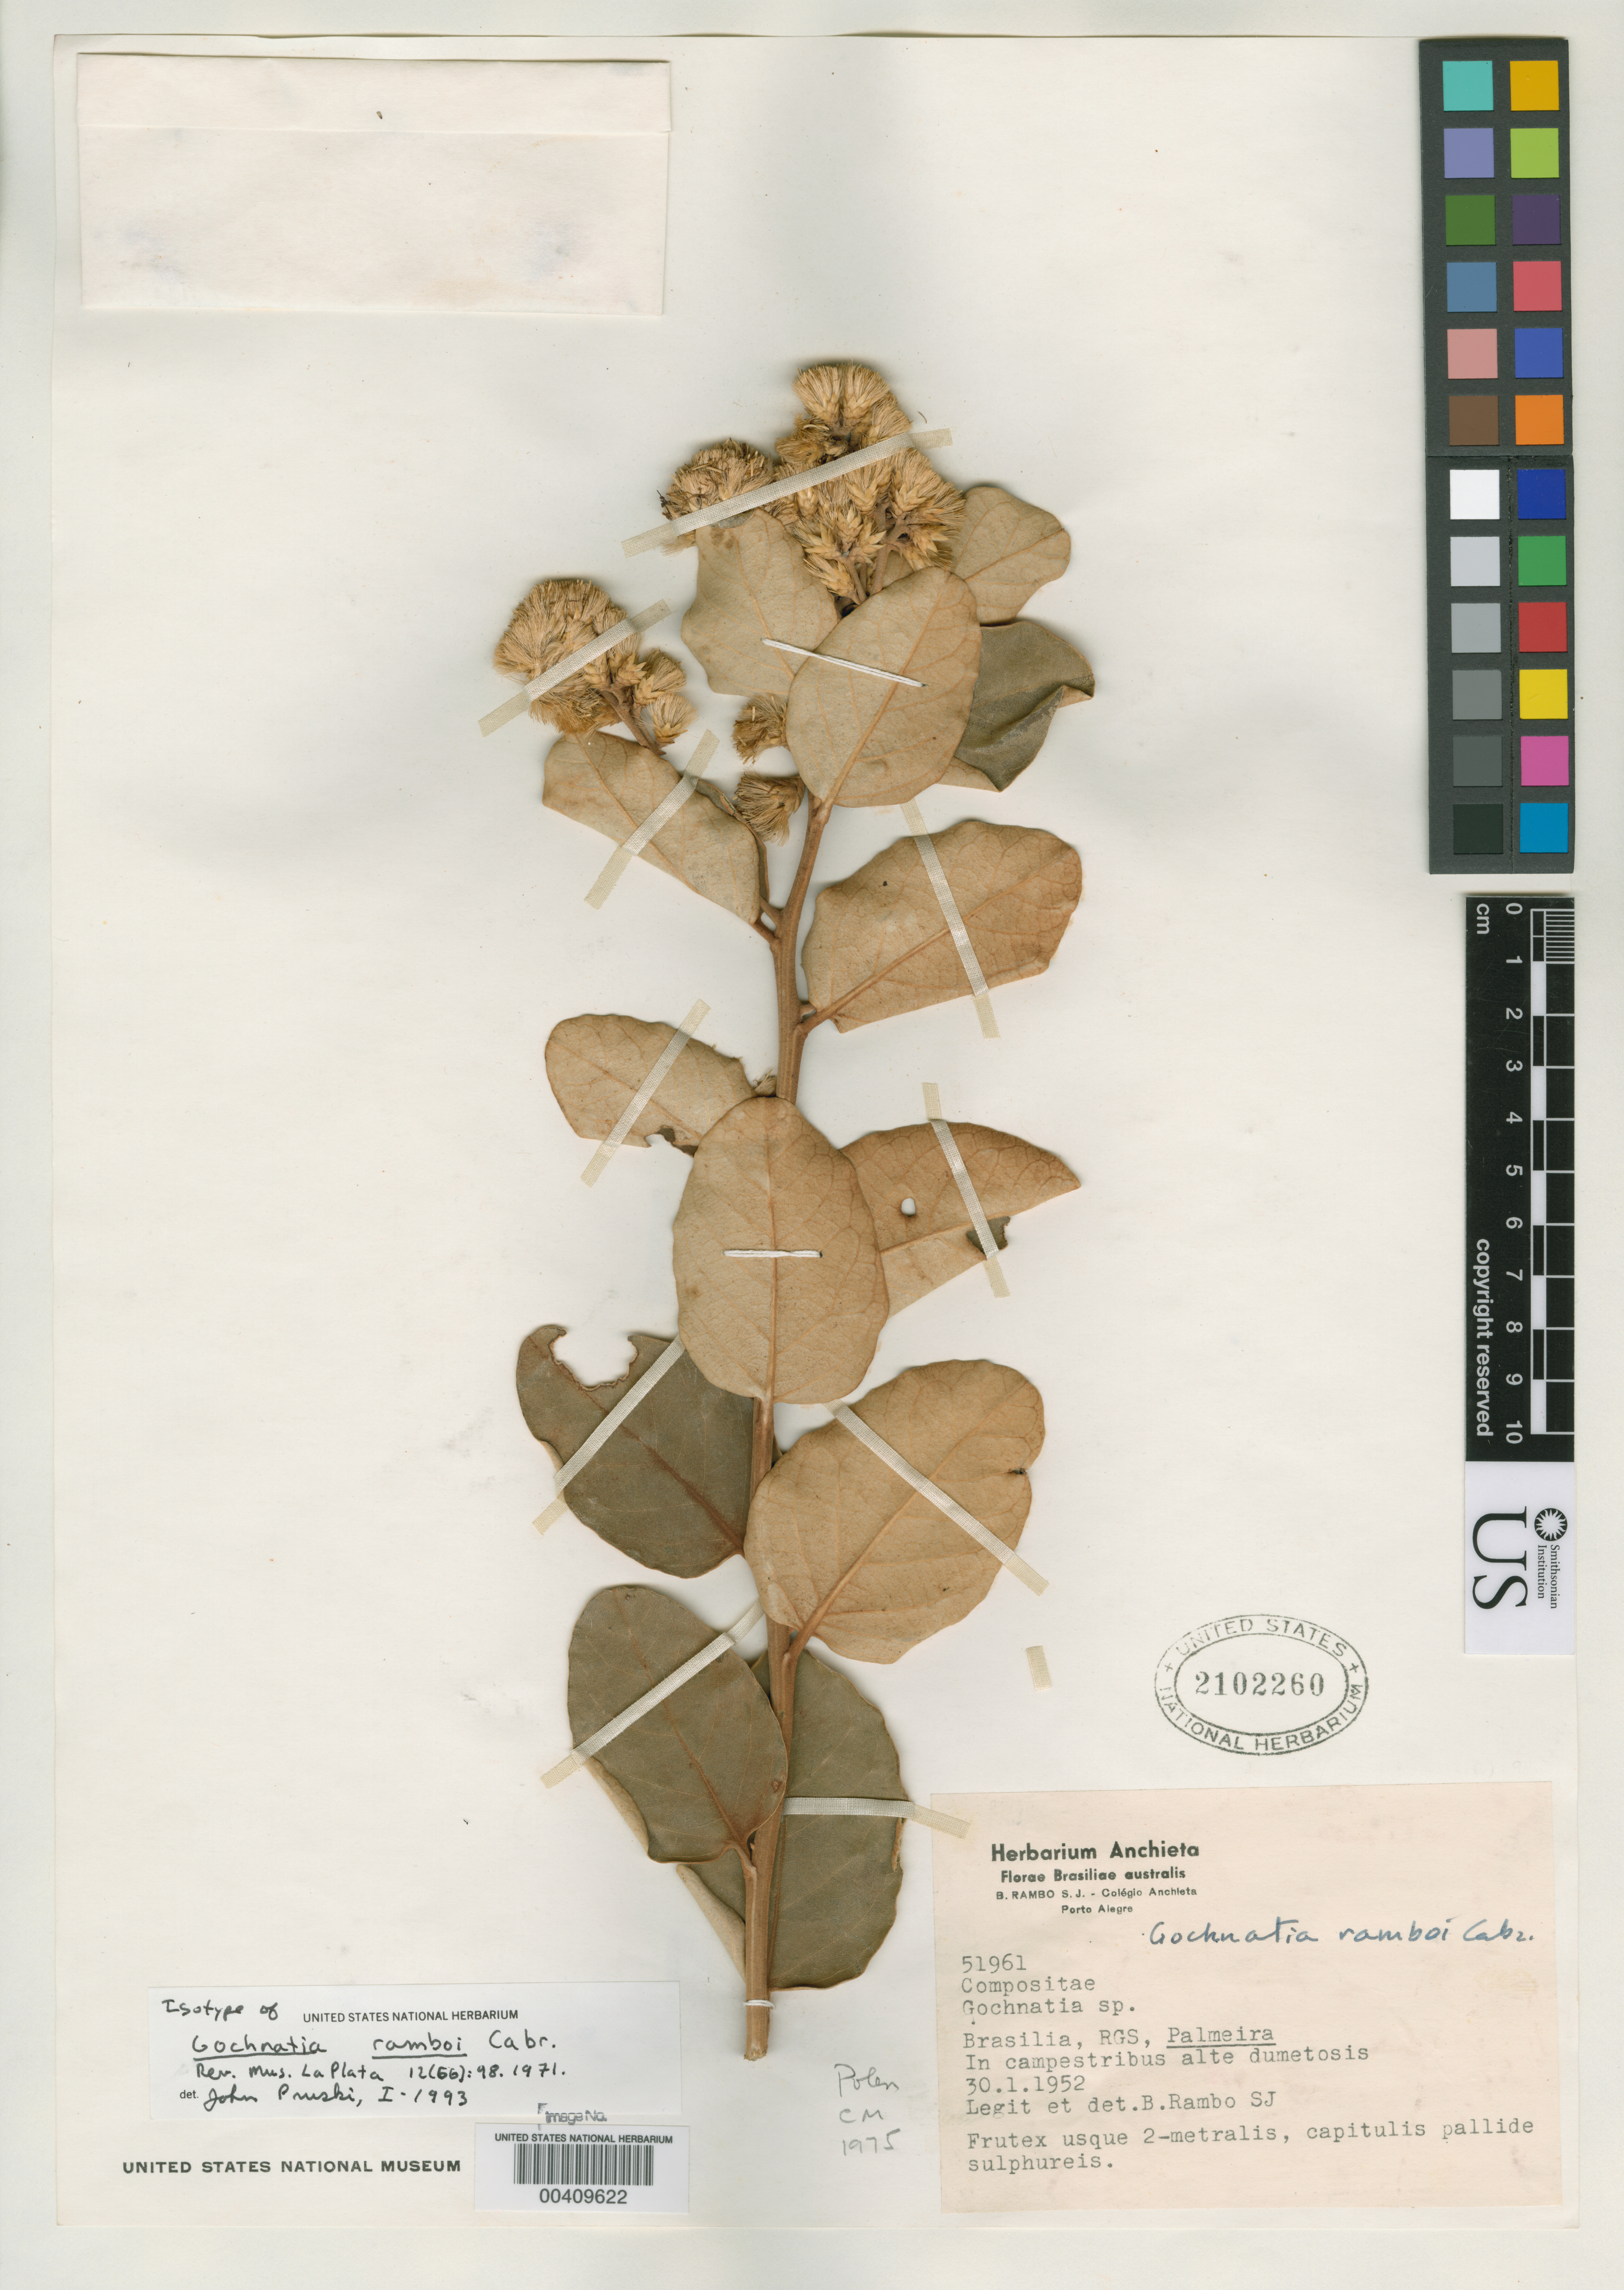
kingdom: Plantae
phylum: Tracheophyta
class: Magnoliopsida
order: Asterales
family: Asteraceae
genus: Gochnatia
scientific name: Gochnatia ramboi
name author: Cabrera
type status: Isotype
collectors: B. Rambo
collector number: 51961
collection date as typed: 30 Jan 1952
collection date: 1952-01-30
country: Brazil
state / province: Rio Grande do Sul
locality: Palmeira.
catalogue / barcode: US 2102260